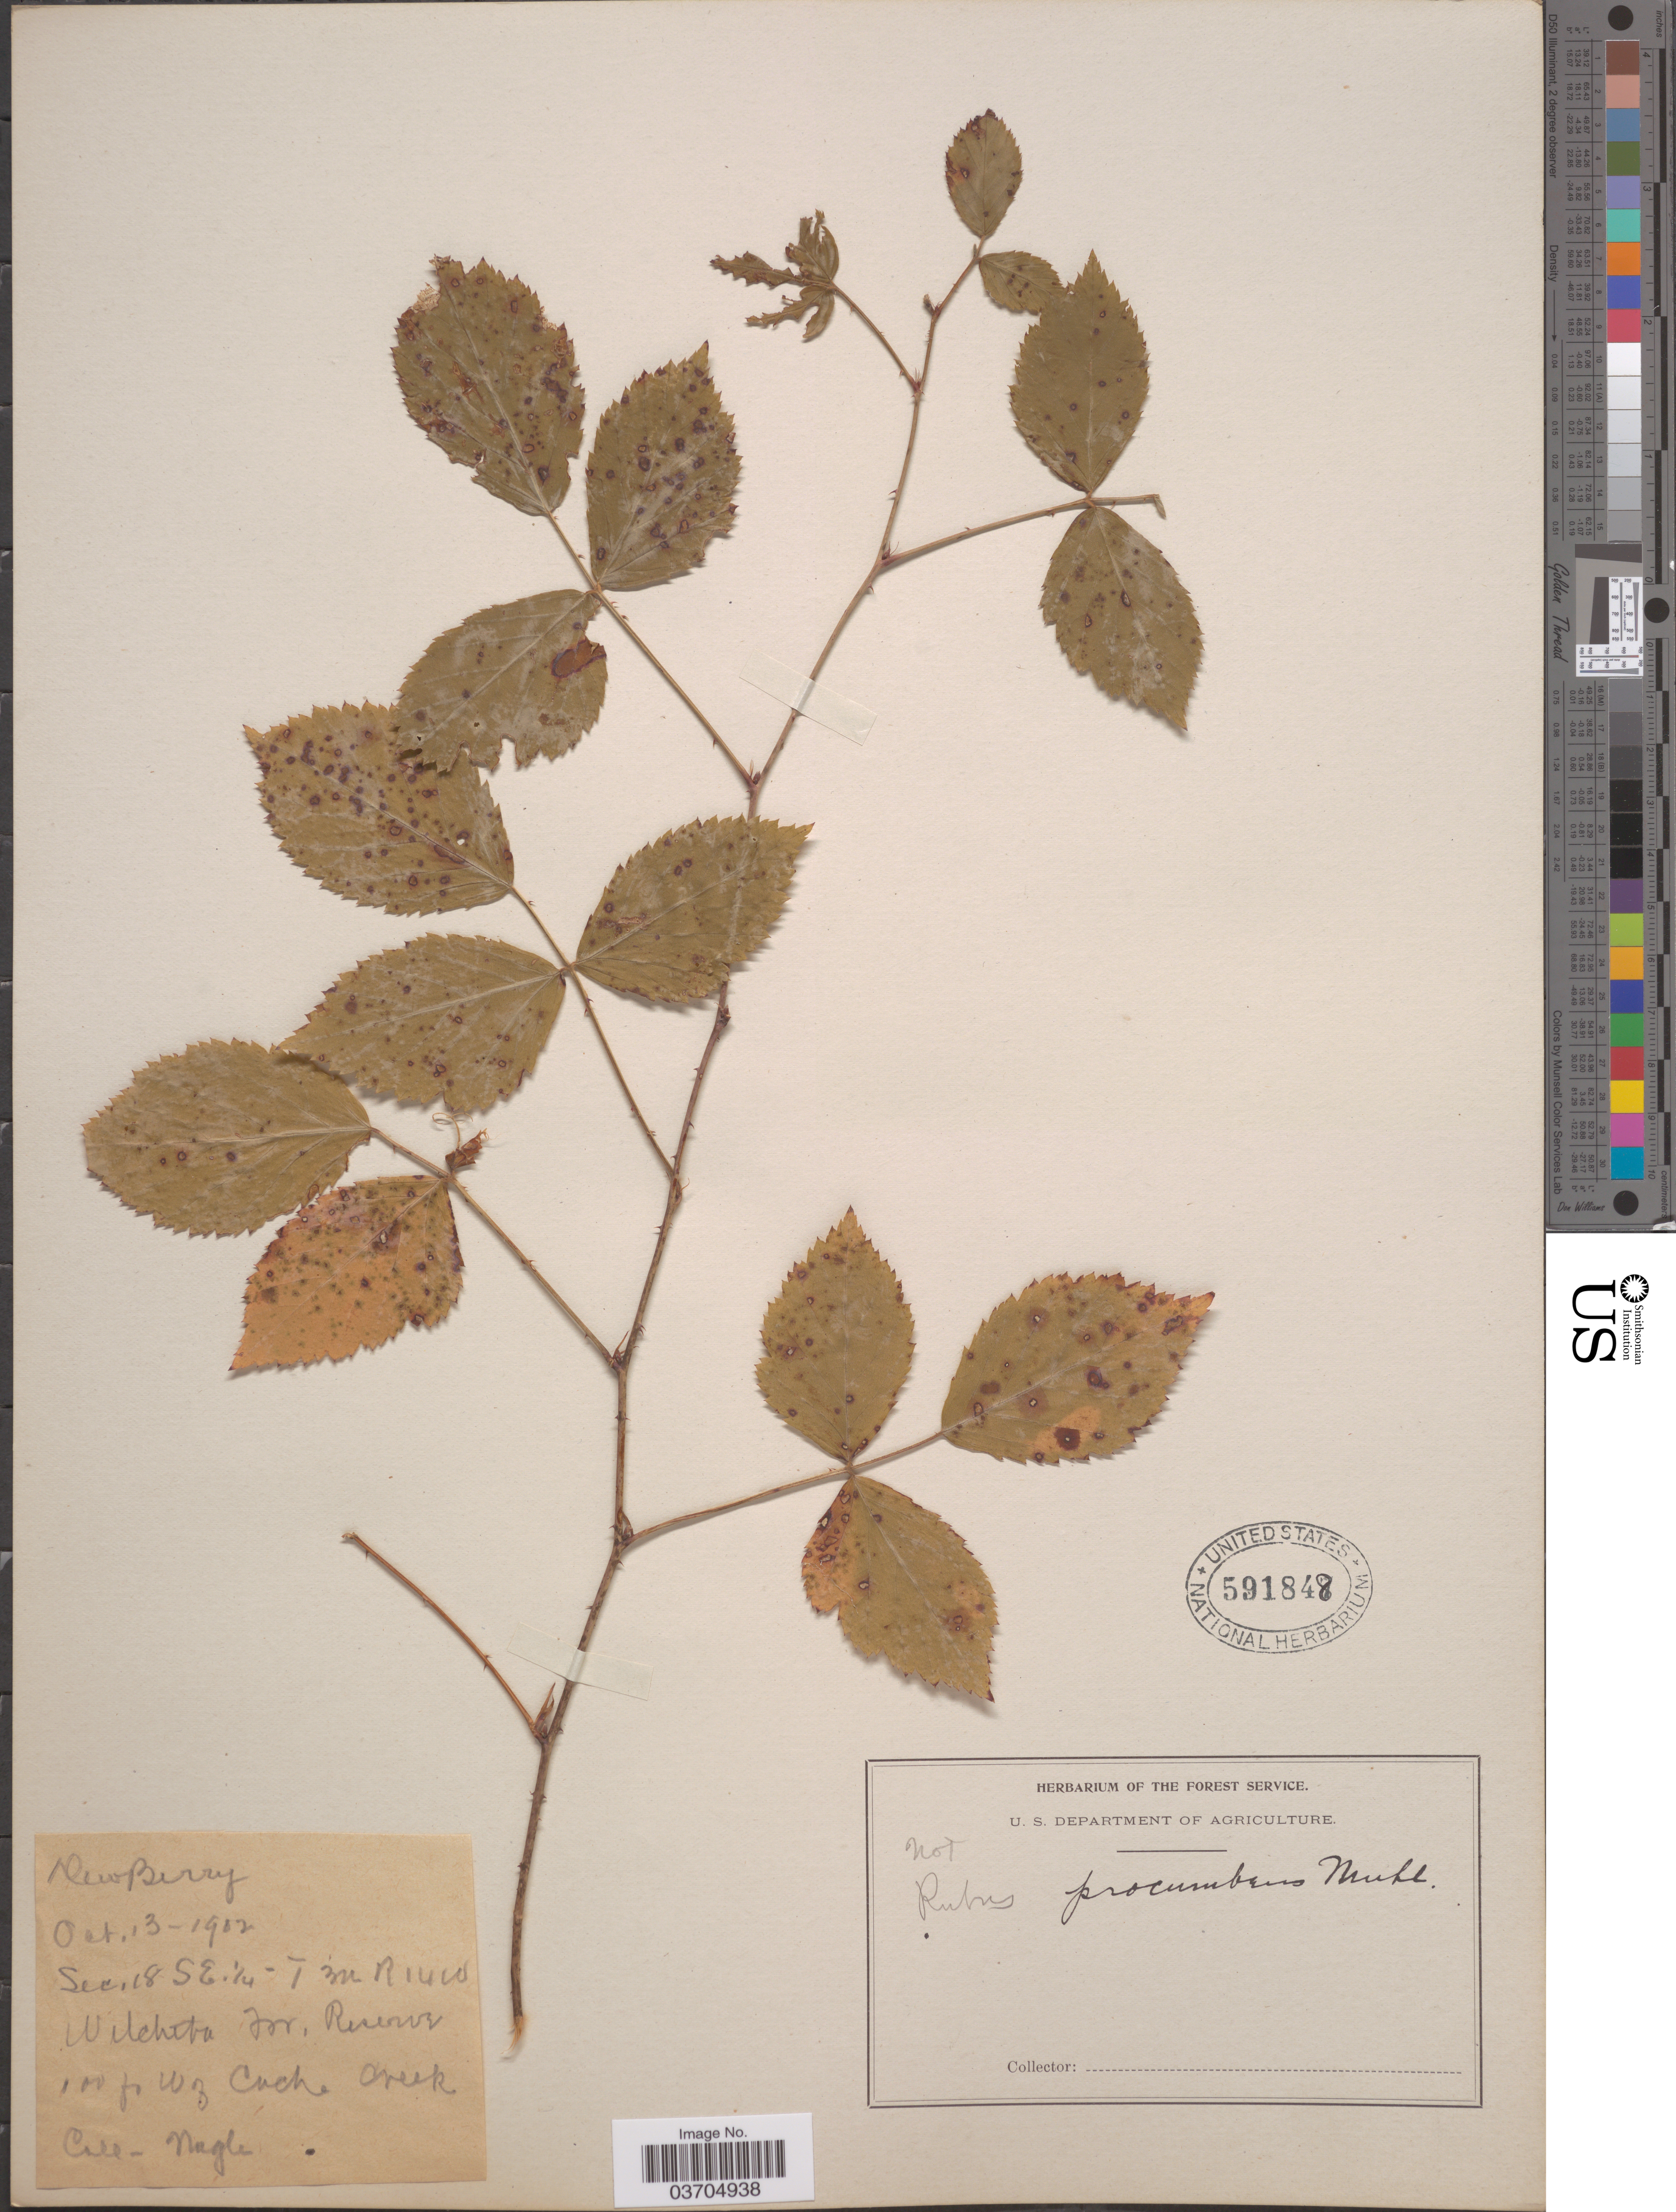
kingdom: Plantae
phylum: Tracheophyta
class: Magnoliopsida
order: Rosales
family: Rosaceae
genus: Rubus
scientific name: Rubus procumbens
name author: Muhl.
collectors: Nagle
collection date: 1902-10-13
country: United States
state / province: Oklahoma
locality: Sec. 18 SE. ¼- T 3n R1410 Witchita for. Reserve. 100 ft W of Cache Creek.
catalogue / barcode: US 591848